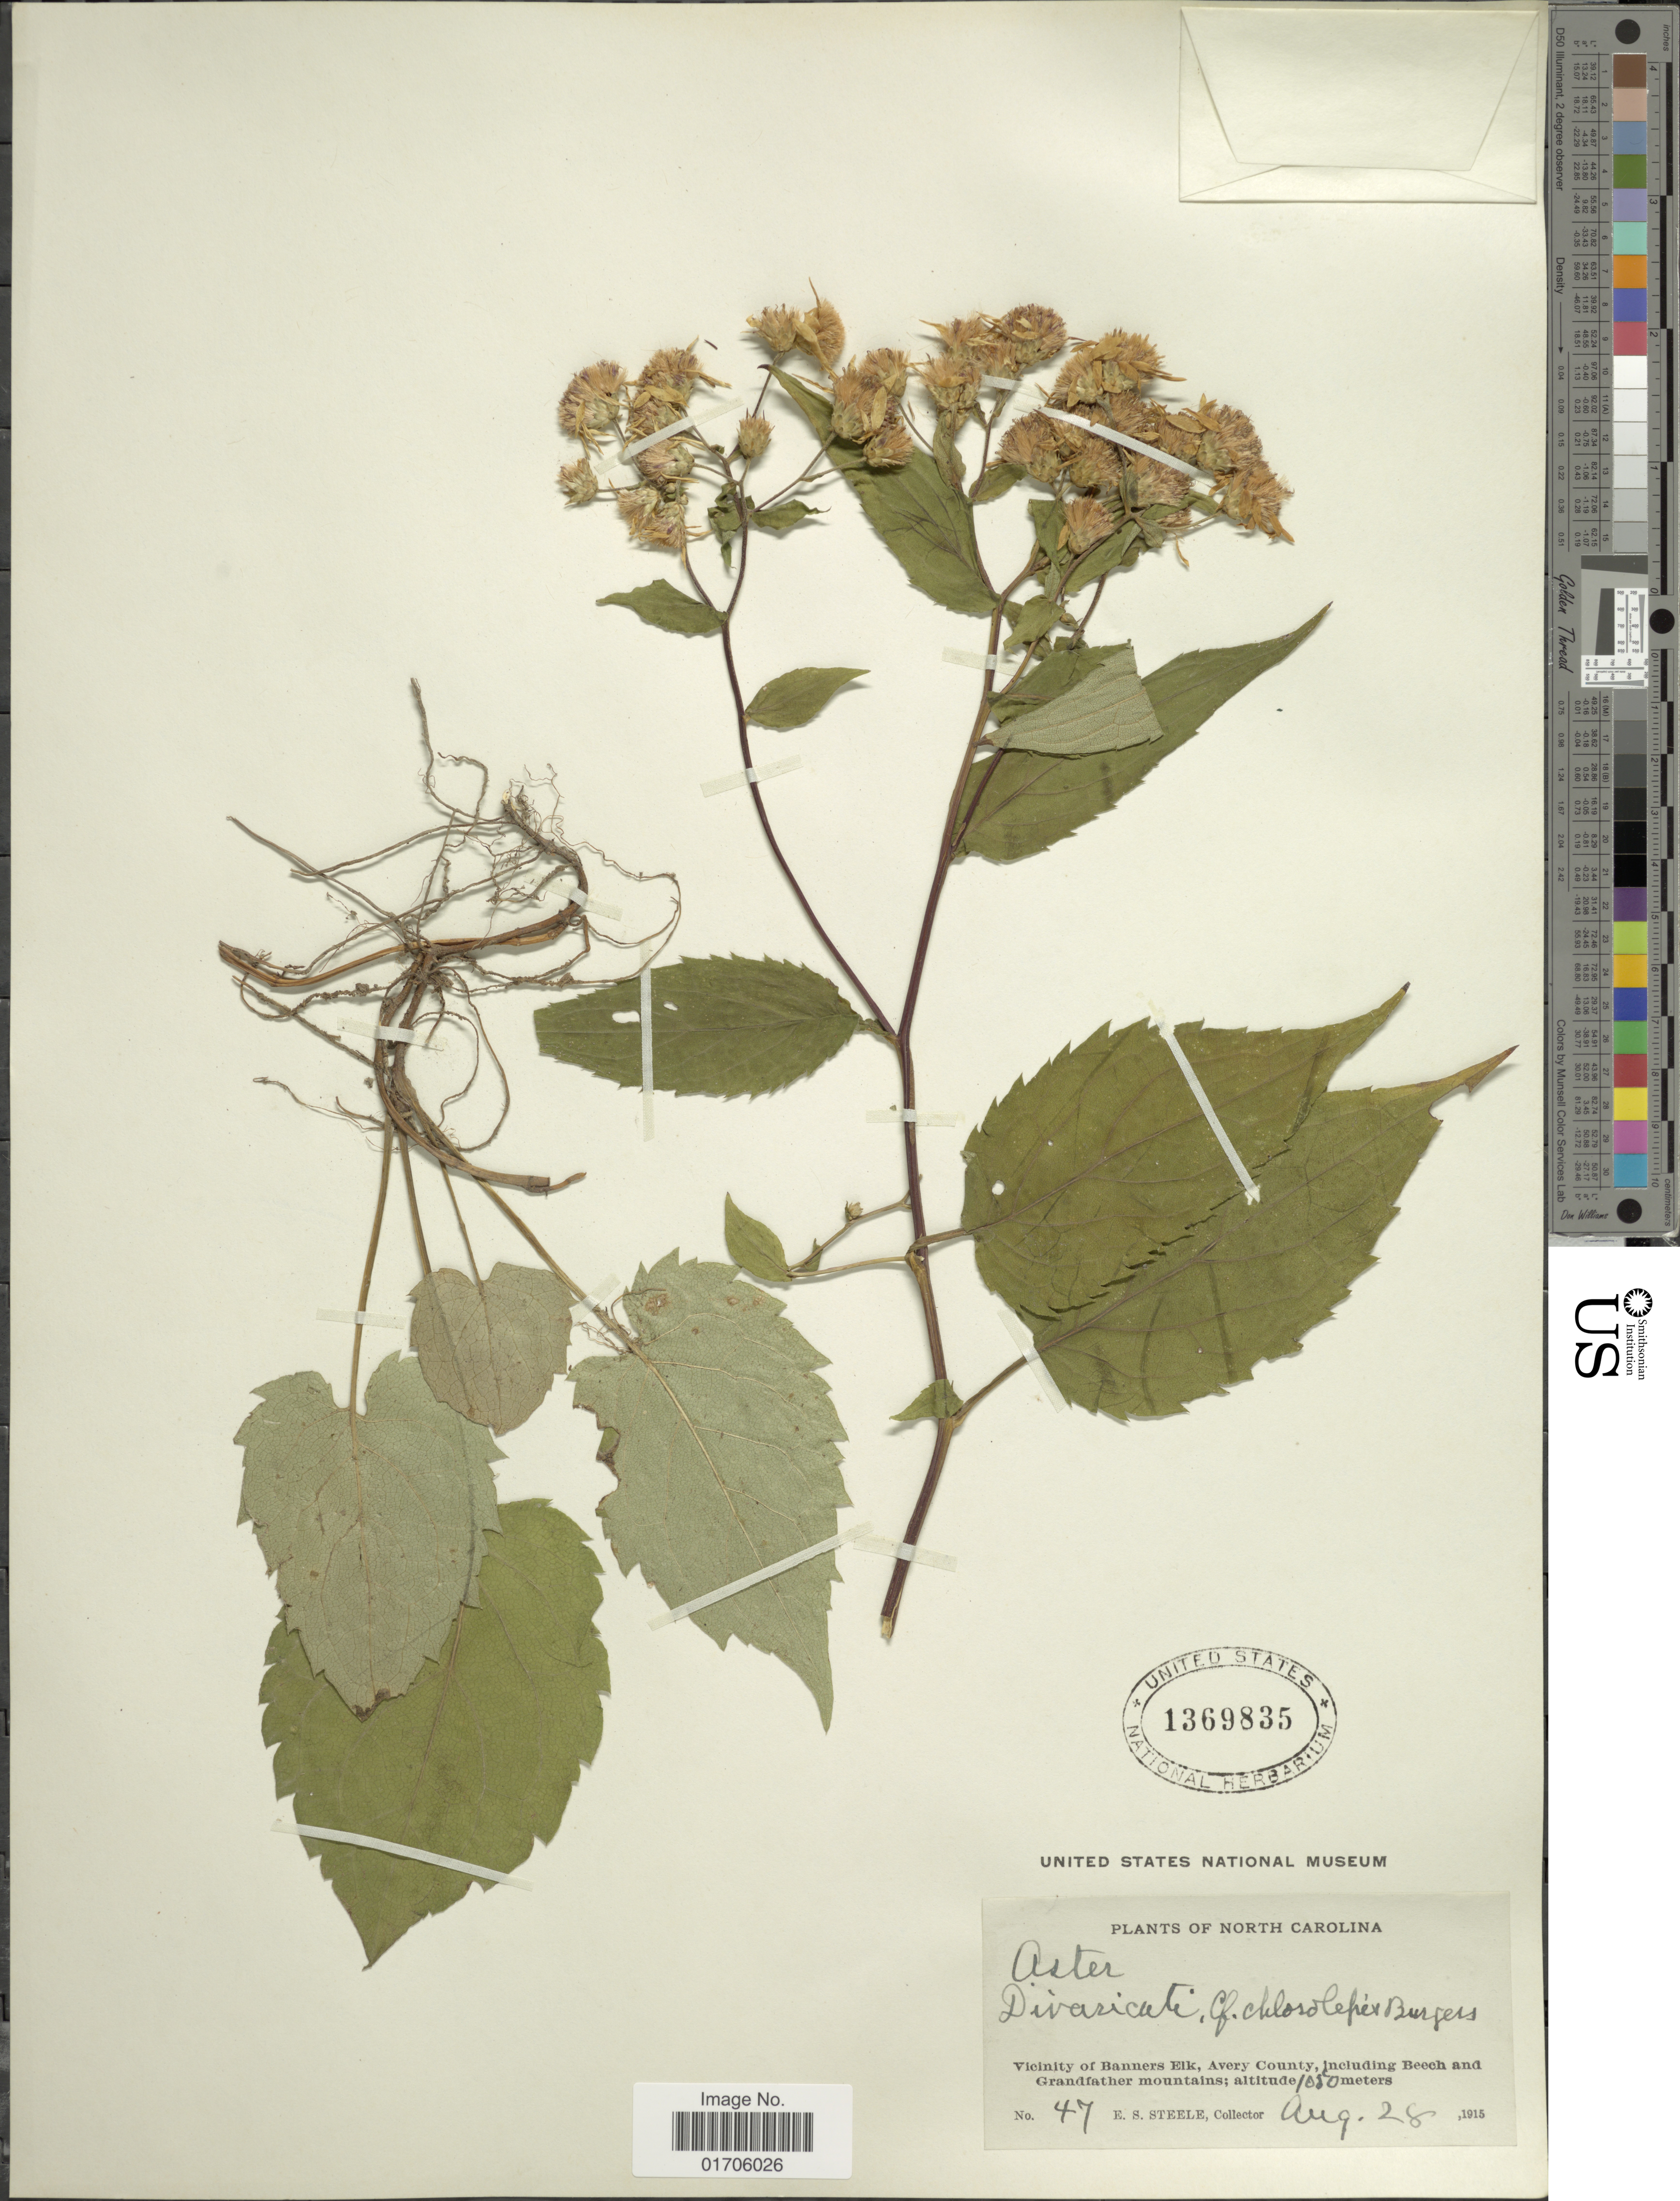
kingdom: Plantae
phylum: Tracheophyta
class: Magnoliopsida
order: Asterales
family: Asteraceae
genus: Eurybia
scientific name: Eurybia sp.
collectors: E. Steele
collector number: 47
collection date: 1915-08-28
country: United States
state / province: North Carolina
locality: North Carolina. Vicinity of Banners Elk, Avery County, including Beech and Grandfather mountains.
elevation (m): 1050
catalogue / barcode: US 1369835